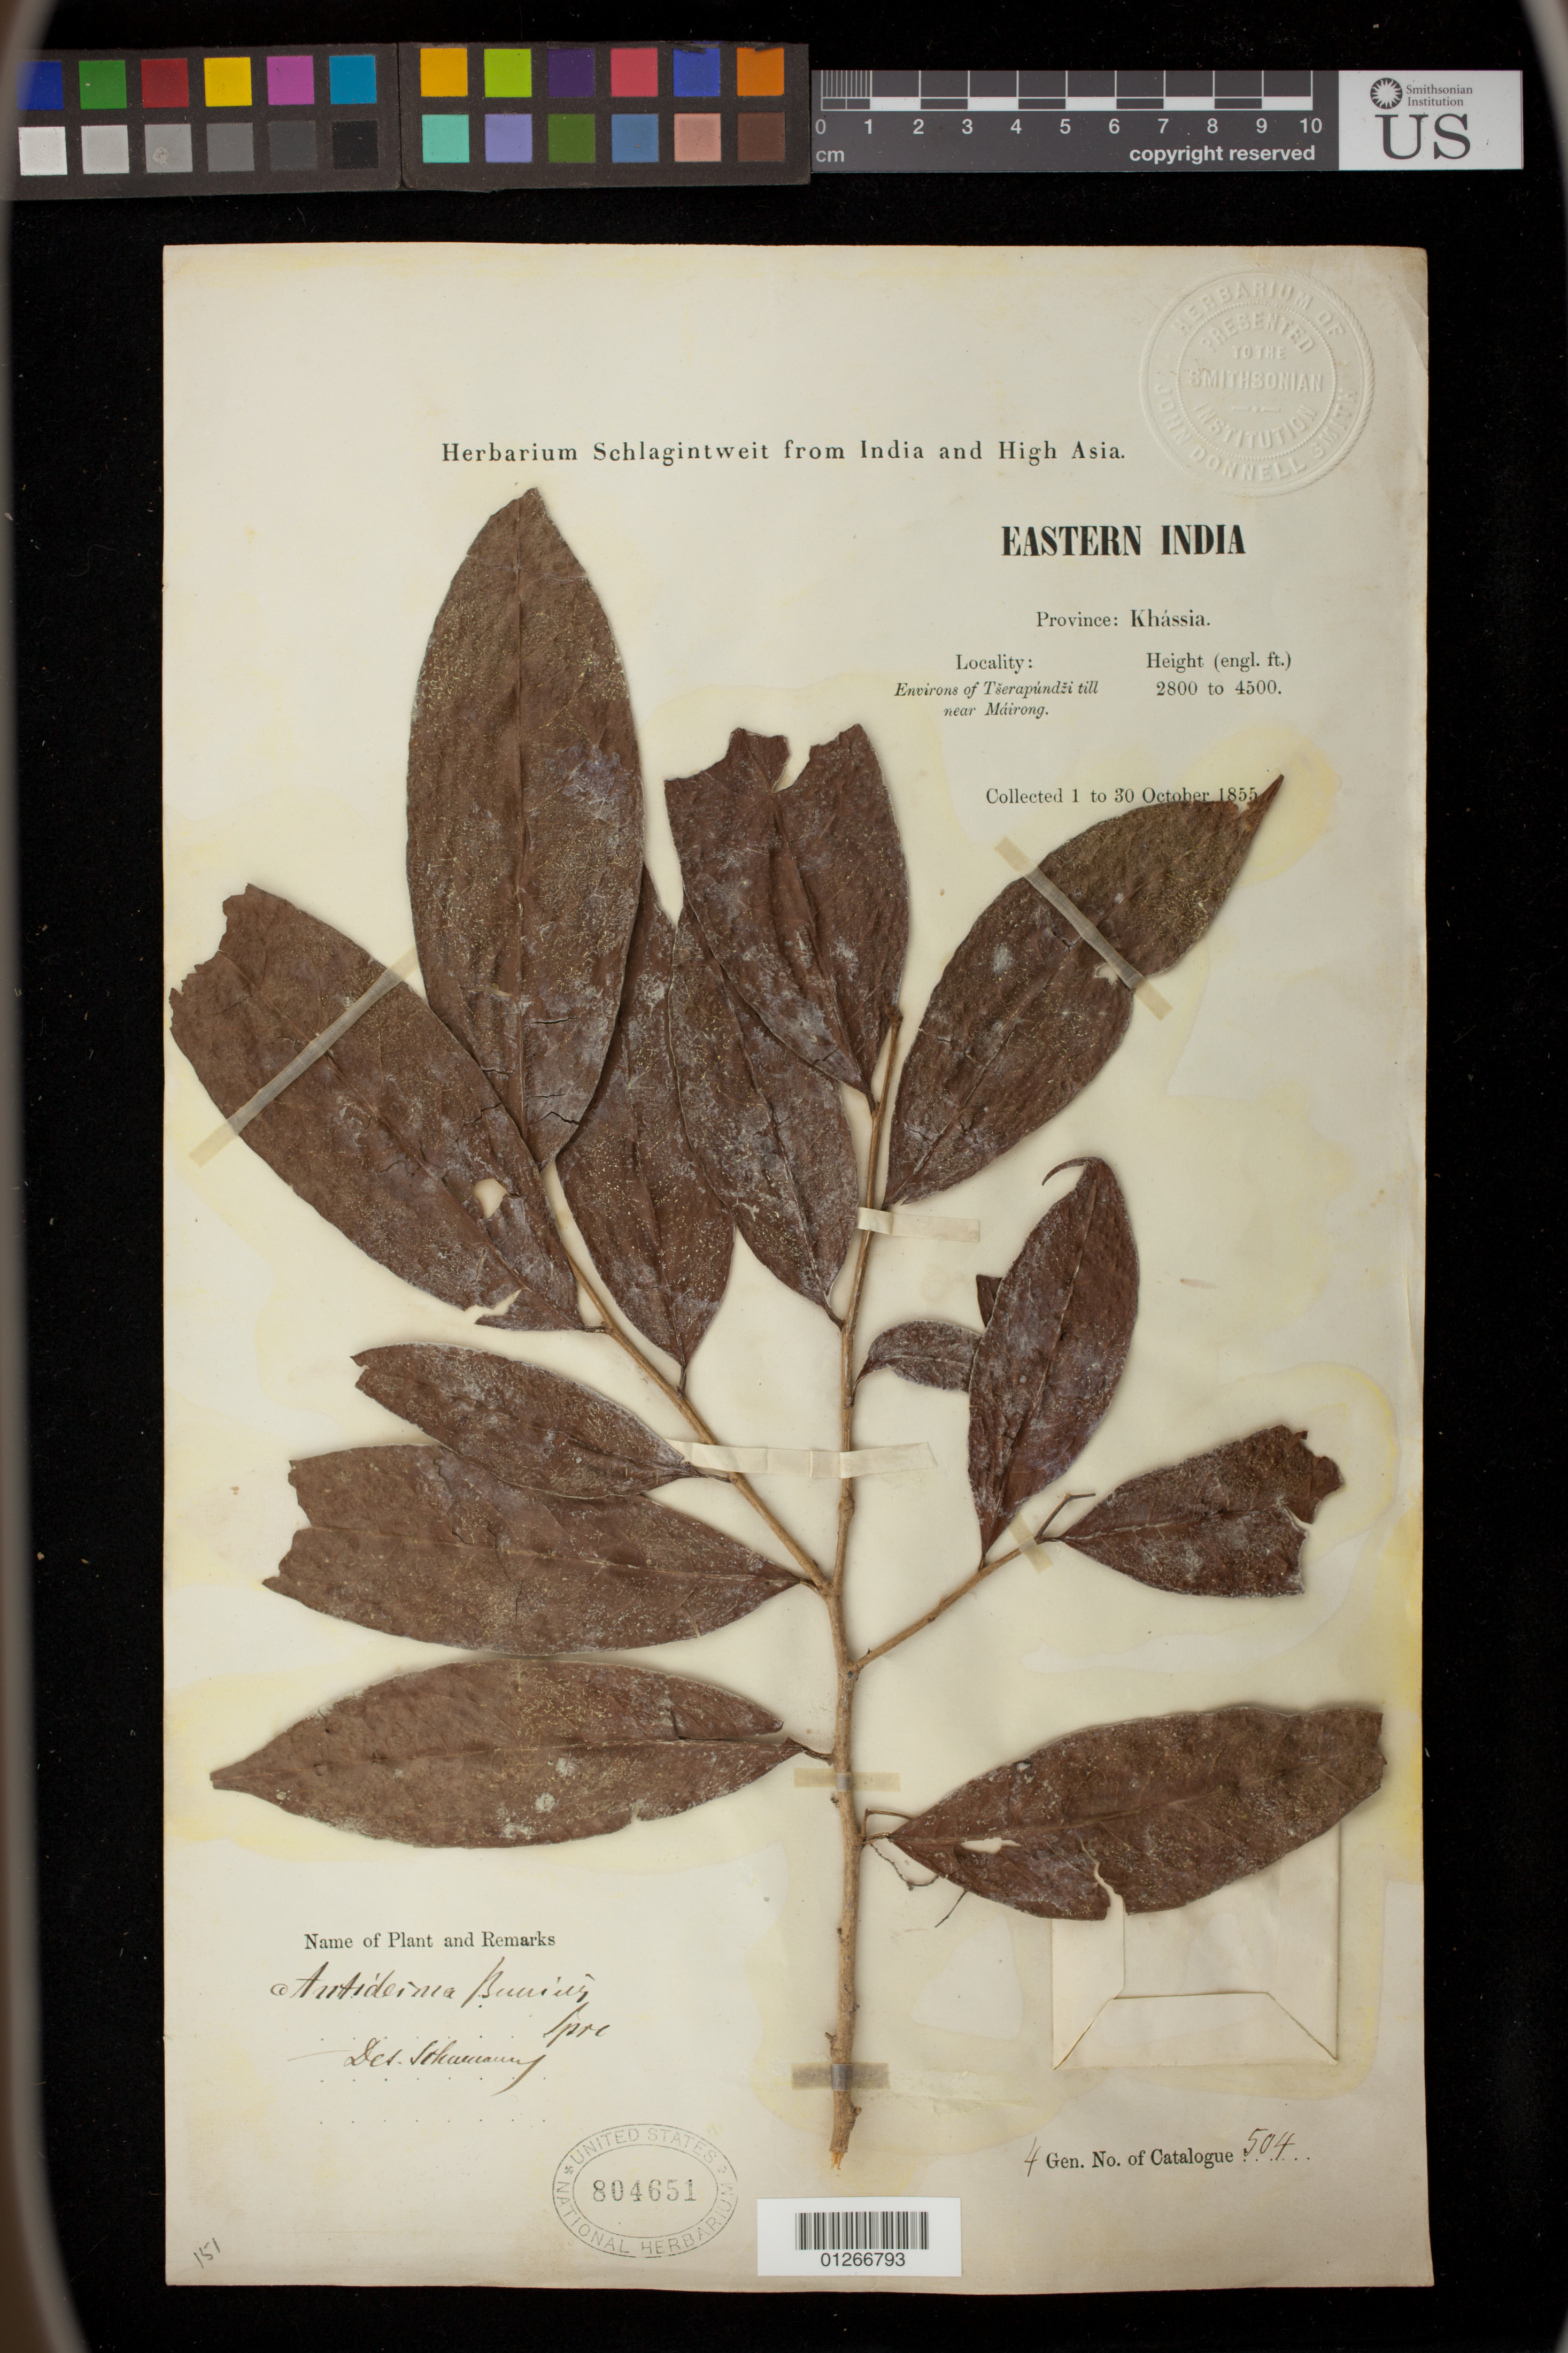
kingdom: Plantae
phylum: Tracheophyta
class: Magnoliopsida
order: Malpighiales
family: Phyllanthaceae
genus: Antidesma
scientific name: Antidesma bunius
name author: (L.) Spreng.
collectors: Herbarium Schlagintweit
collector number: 504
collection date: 1855-10-01/1855-10-30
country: India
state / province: Meghalaya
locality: Khassia. Environs of Tserapundti [Cherrapunji] till near Mairong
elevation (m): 853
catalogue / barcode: US 804651